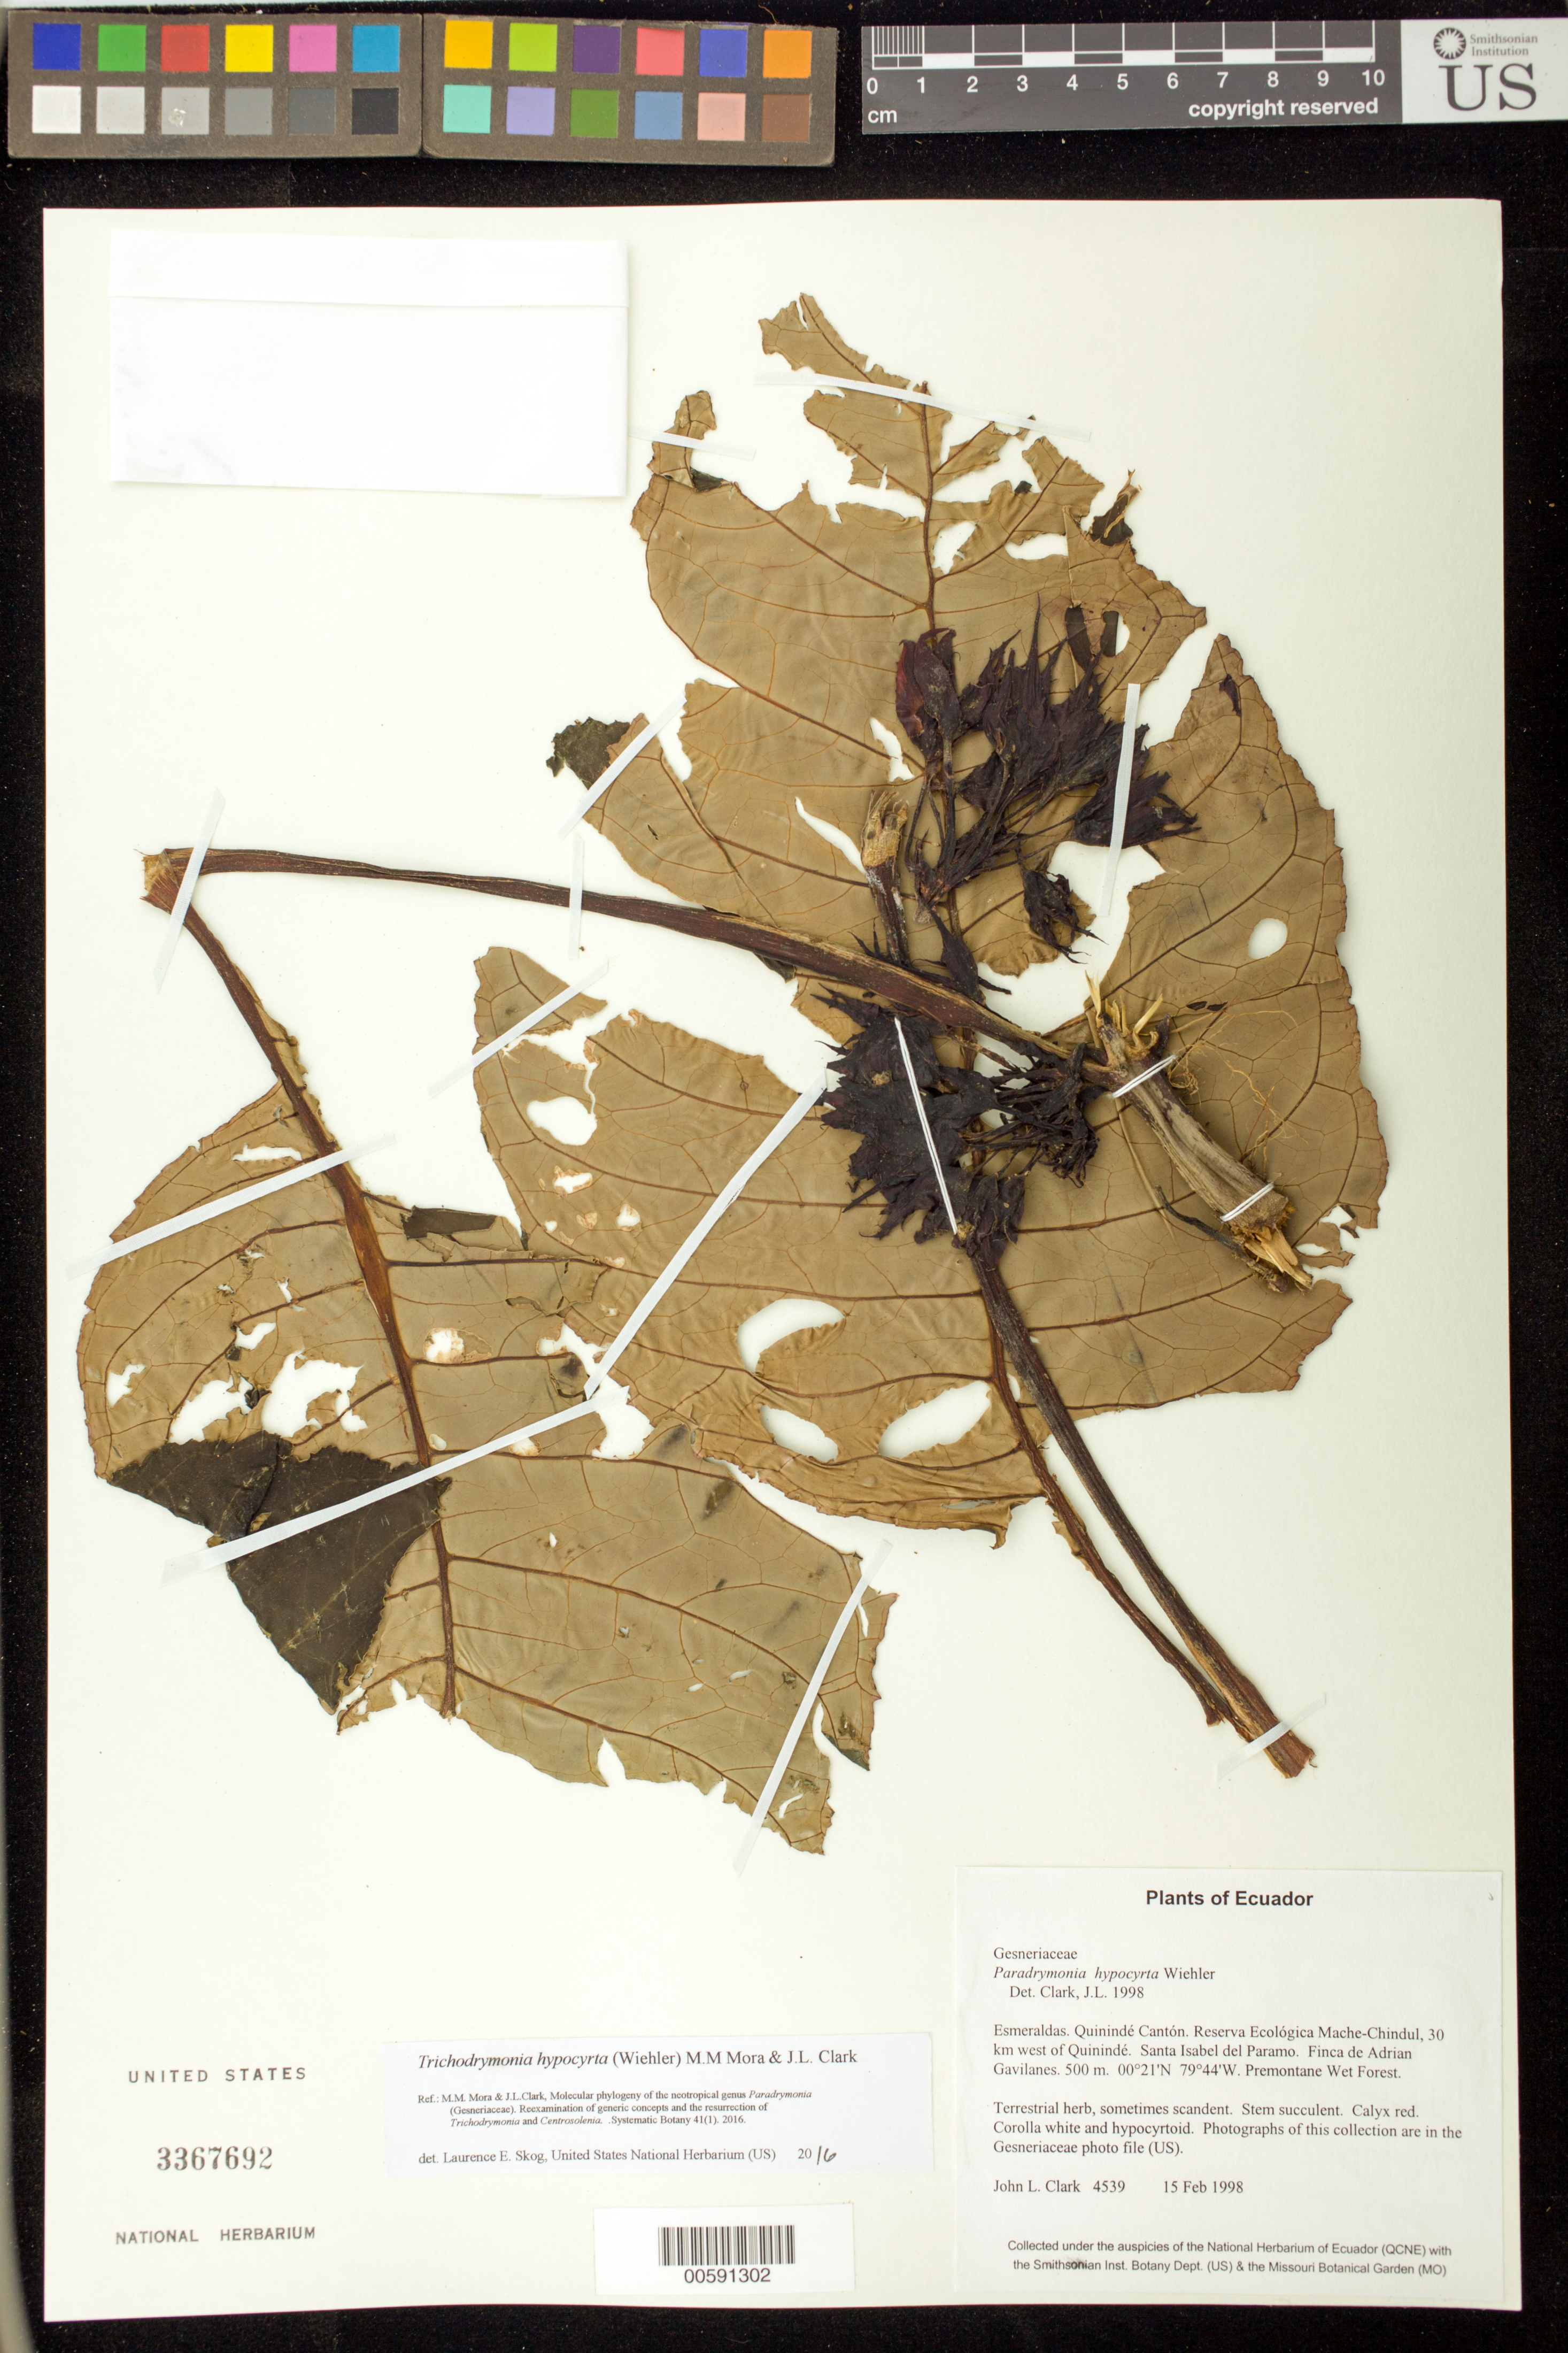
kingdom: Plantae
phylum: Tracheophyta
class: Magnoliopsida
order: Lamiales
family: Gesneriaceae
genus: Trichodrymonia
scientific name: Trichodrymonia hypocyrta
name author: (Wiehler) M.M. Mora & J.L. Clark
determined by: Skog, Laurence E.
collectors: J. L. Clark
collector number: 4539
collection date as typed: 15 Feb 1998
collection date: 1998-02-15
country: Ecuador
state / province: Esmeraldas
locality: Quinindé Cantón. Reserva Ecológica Mache-Chindul, 30 km west of Quinindé. Santa Isabel del Paramo. Finca de Adrian Gavilanes.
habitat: Premontane wet forest.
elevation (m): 500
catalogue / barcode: US 3367692